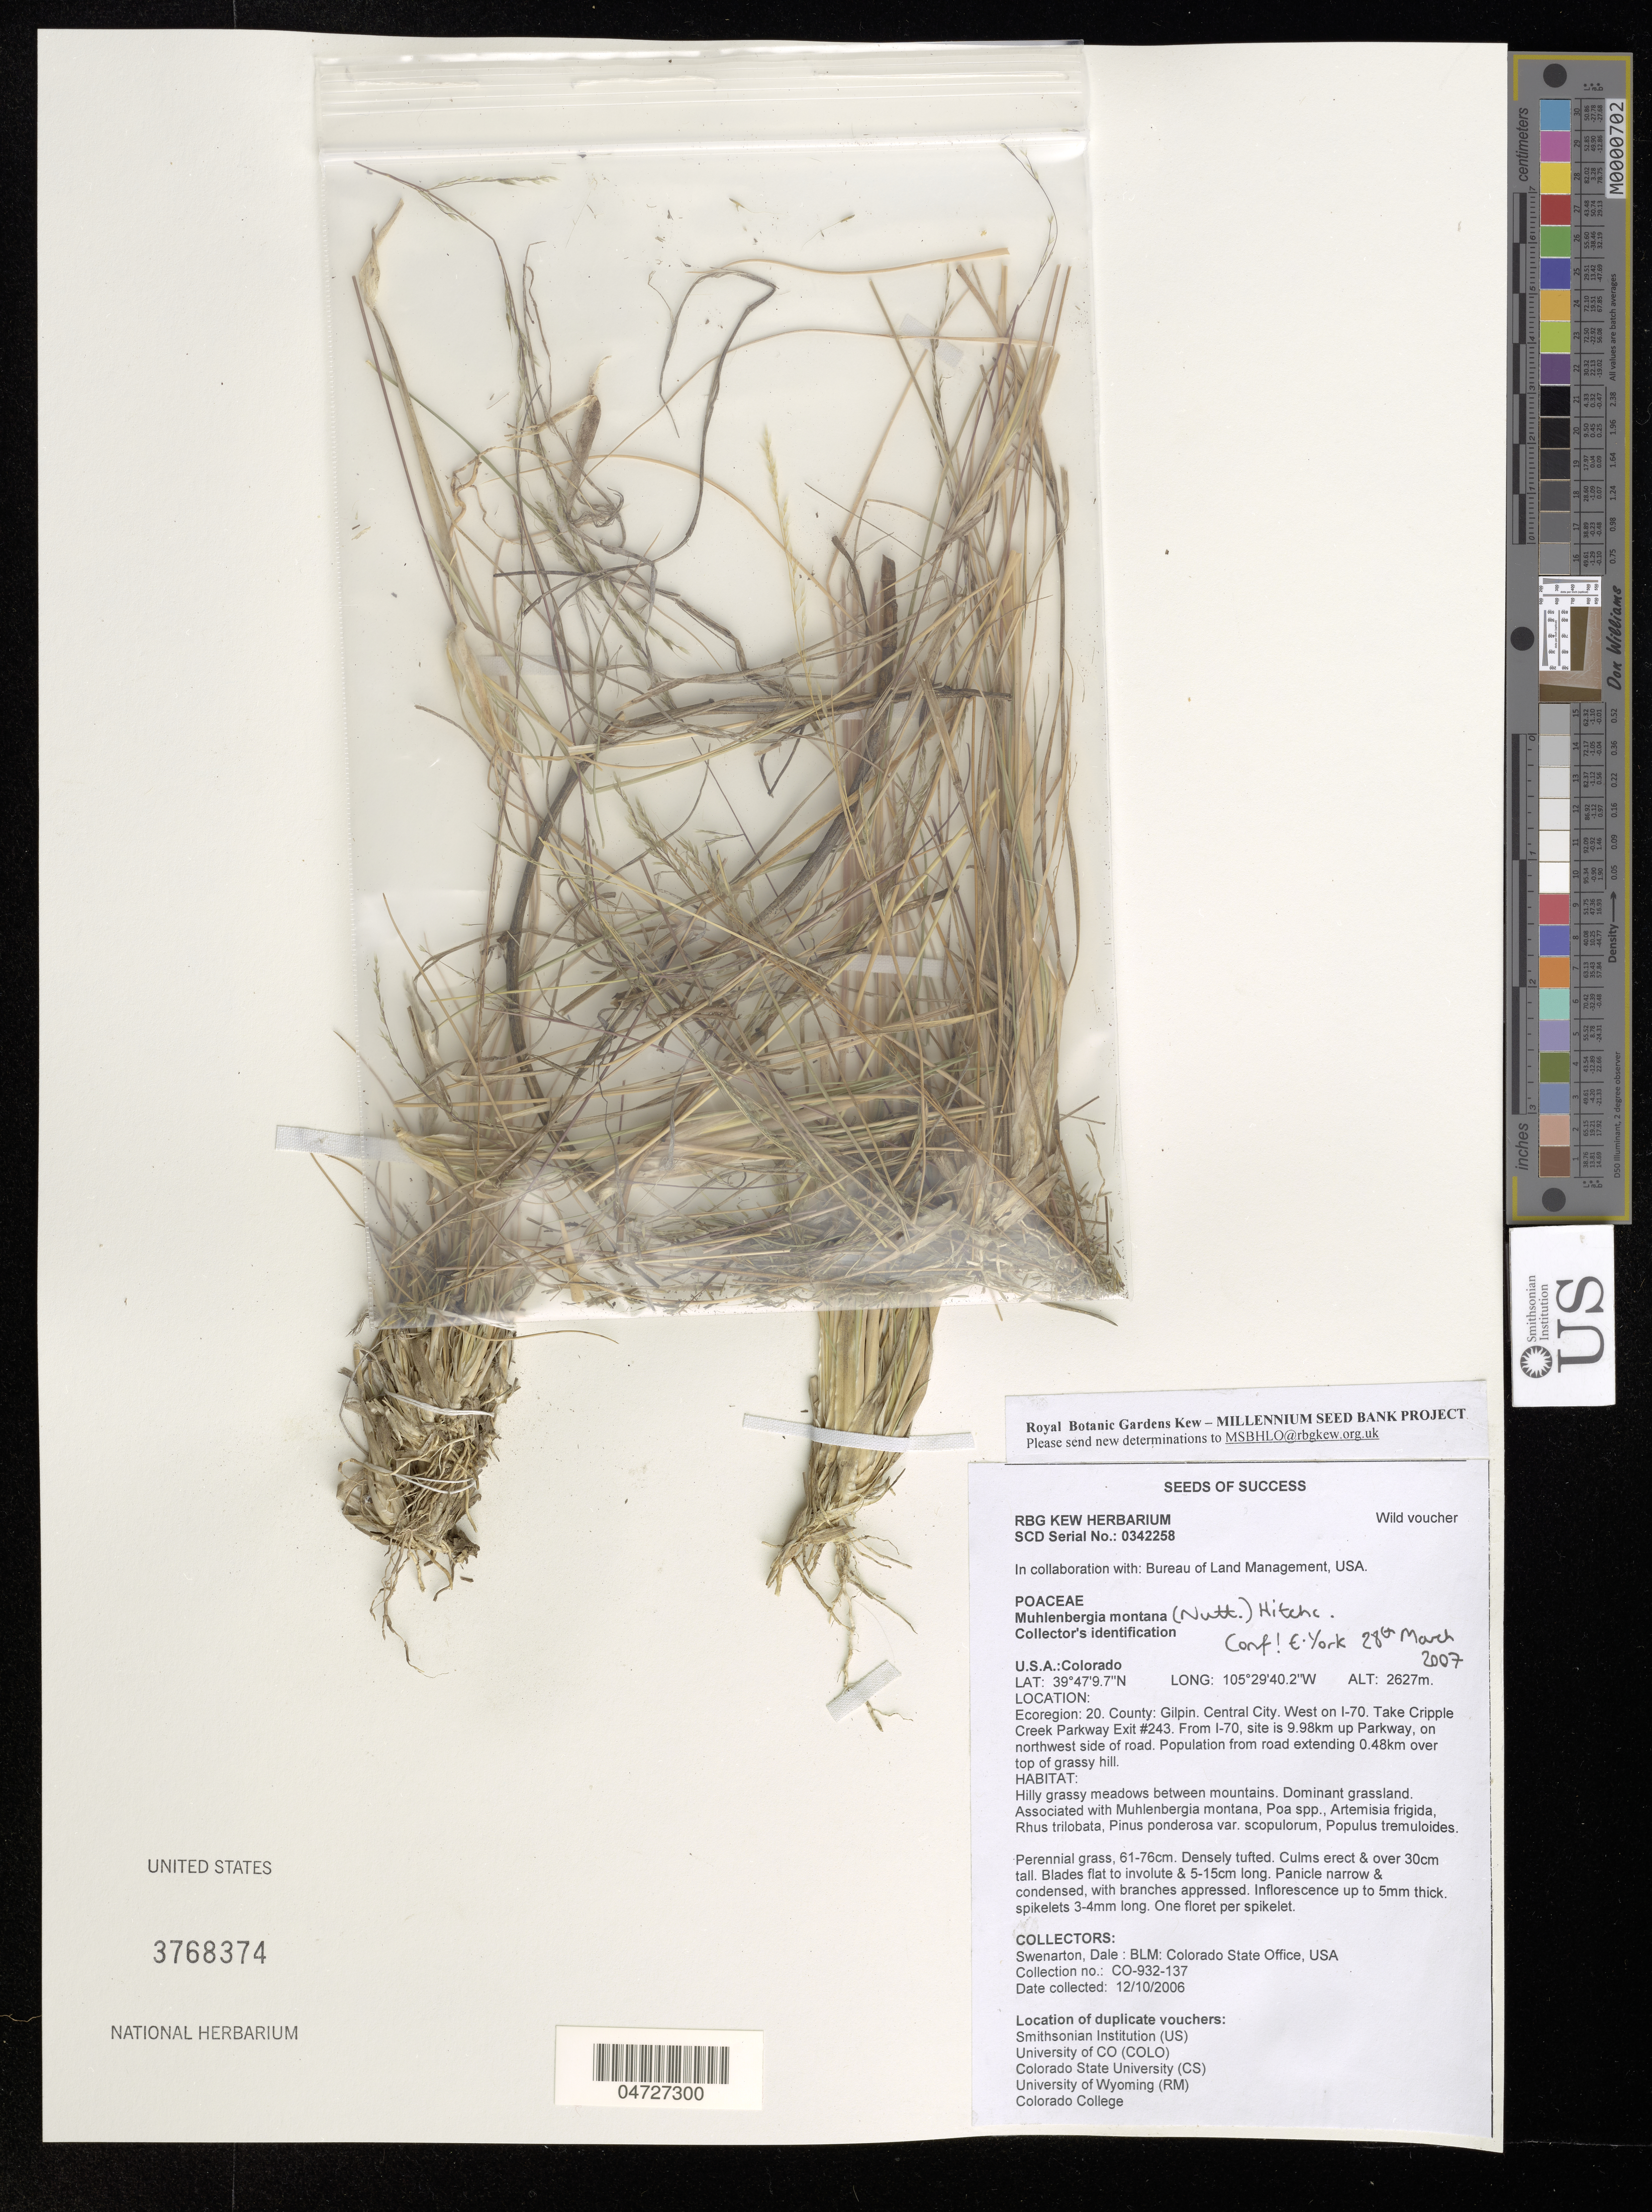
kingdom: Plantae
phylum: Tracheophyta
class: Liliopsida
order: Poales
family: Poaceae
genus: Muhlenbergia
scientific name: Muhlenbergia montana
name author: (Nutt.) Hitchc.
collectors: D. Swenarton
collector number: CO-932-137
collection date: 2006-10-12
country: United States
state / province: Colorado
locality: Ecoregion: 20. County: Gilpin. Central City. West on I-70. Take Cripple Creek Parkway Exit #243. From I-70, site is 9.98km up Parkway, on northwest side of road. Population from road extending 0.48km over top of grassy hill.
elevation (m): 2627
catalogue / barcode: US 3768374